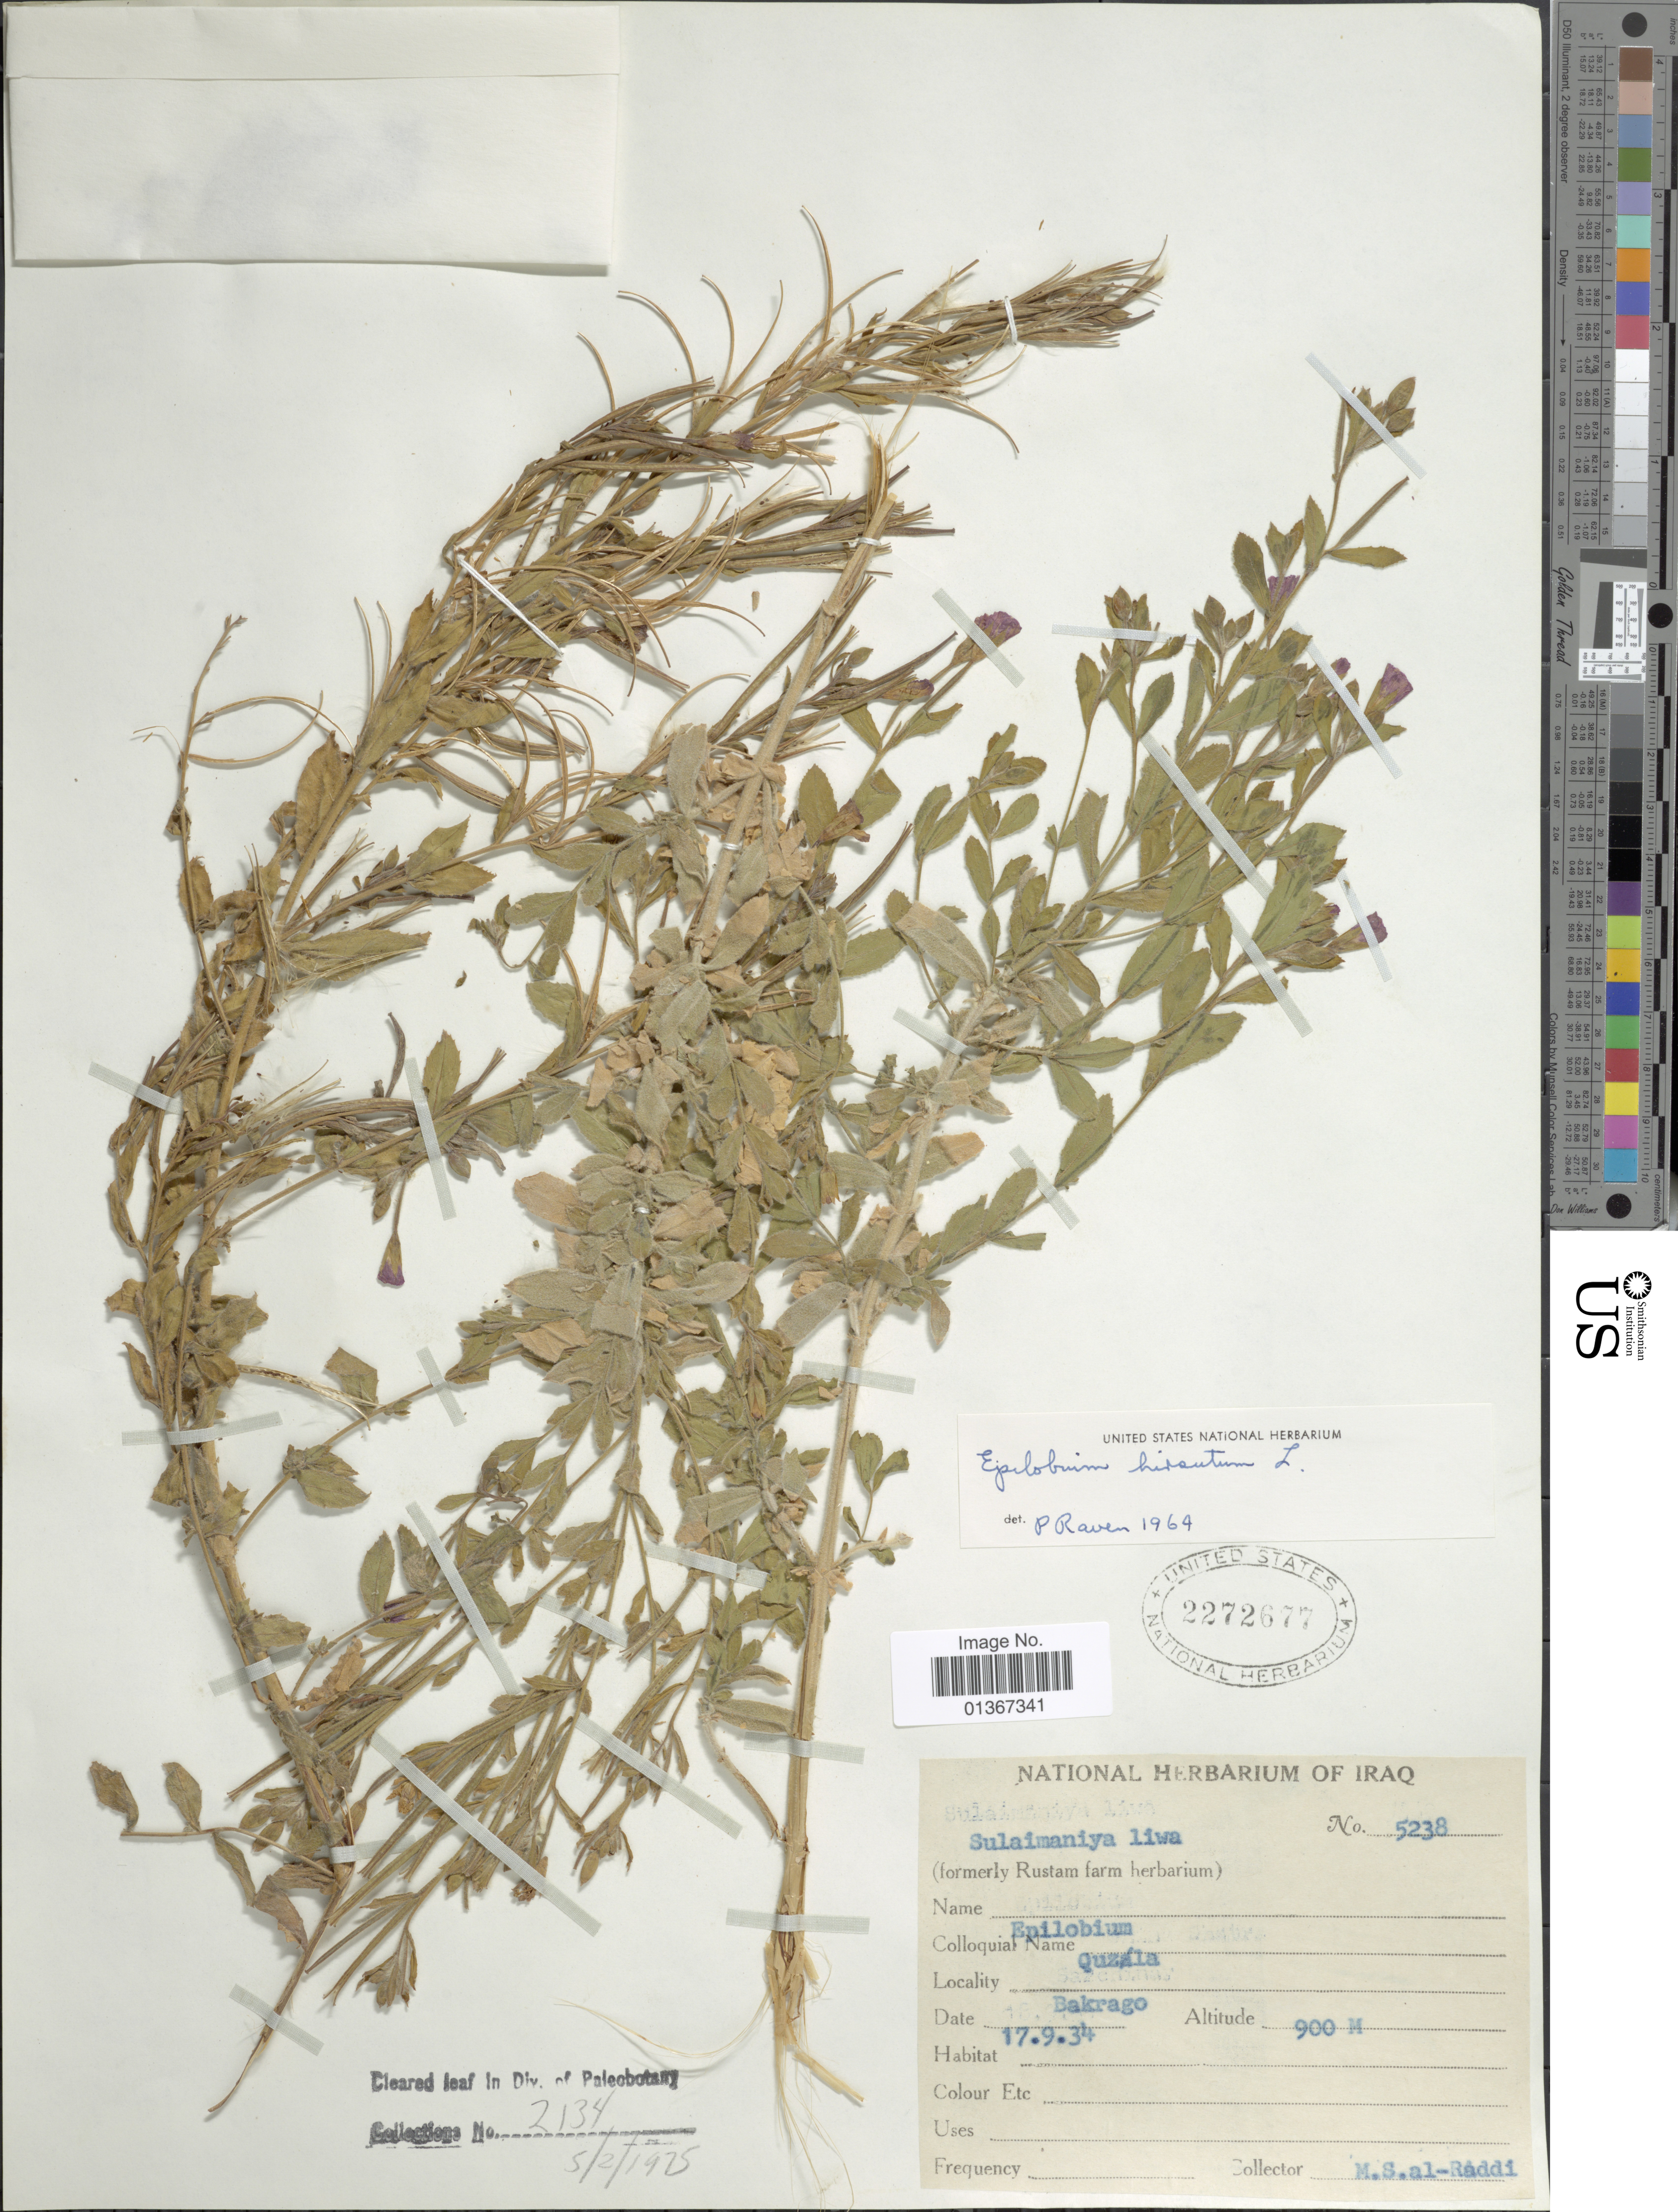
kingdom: Plantae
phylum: Tracheophyta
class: Magnoliopsida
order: Myrtales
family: Onagraceae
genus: Epilobium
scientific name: Epilobium hirsutum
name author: L.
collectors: M. Al-Raddi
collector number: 5238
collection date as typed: Transcribed d/m/y: 17/9/34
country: Iraq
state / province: As Sulaymānīyah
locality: Quzála, Bakrago.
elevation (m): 900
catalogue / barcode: US 2272677